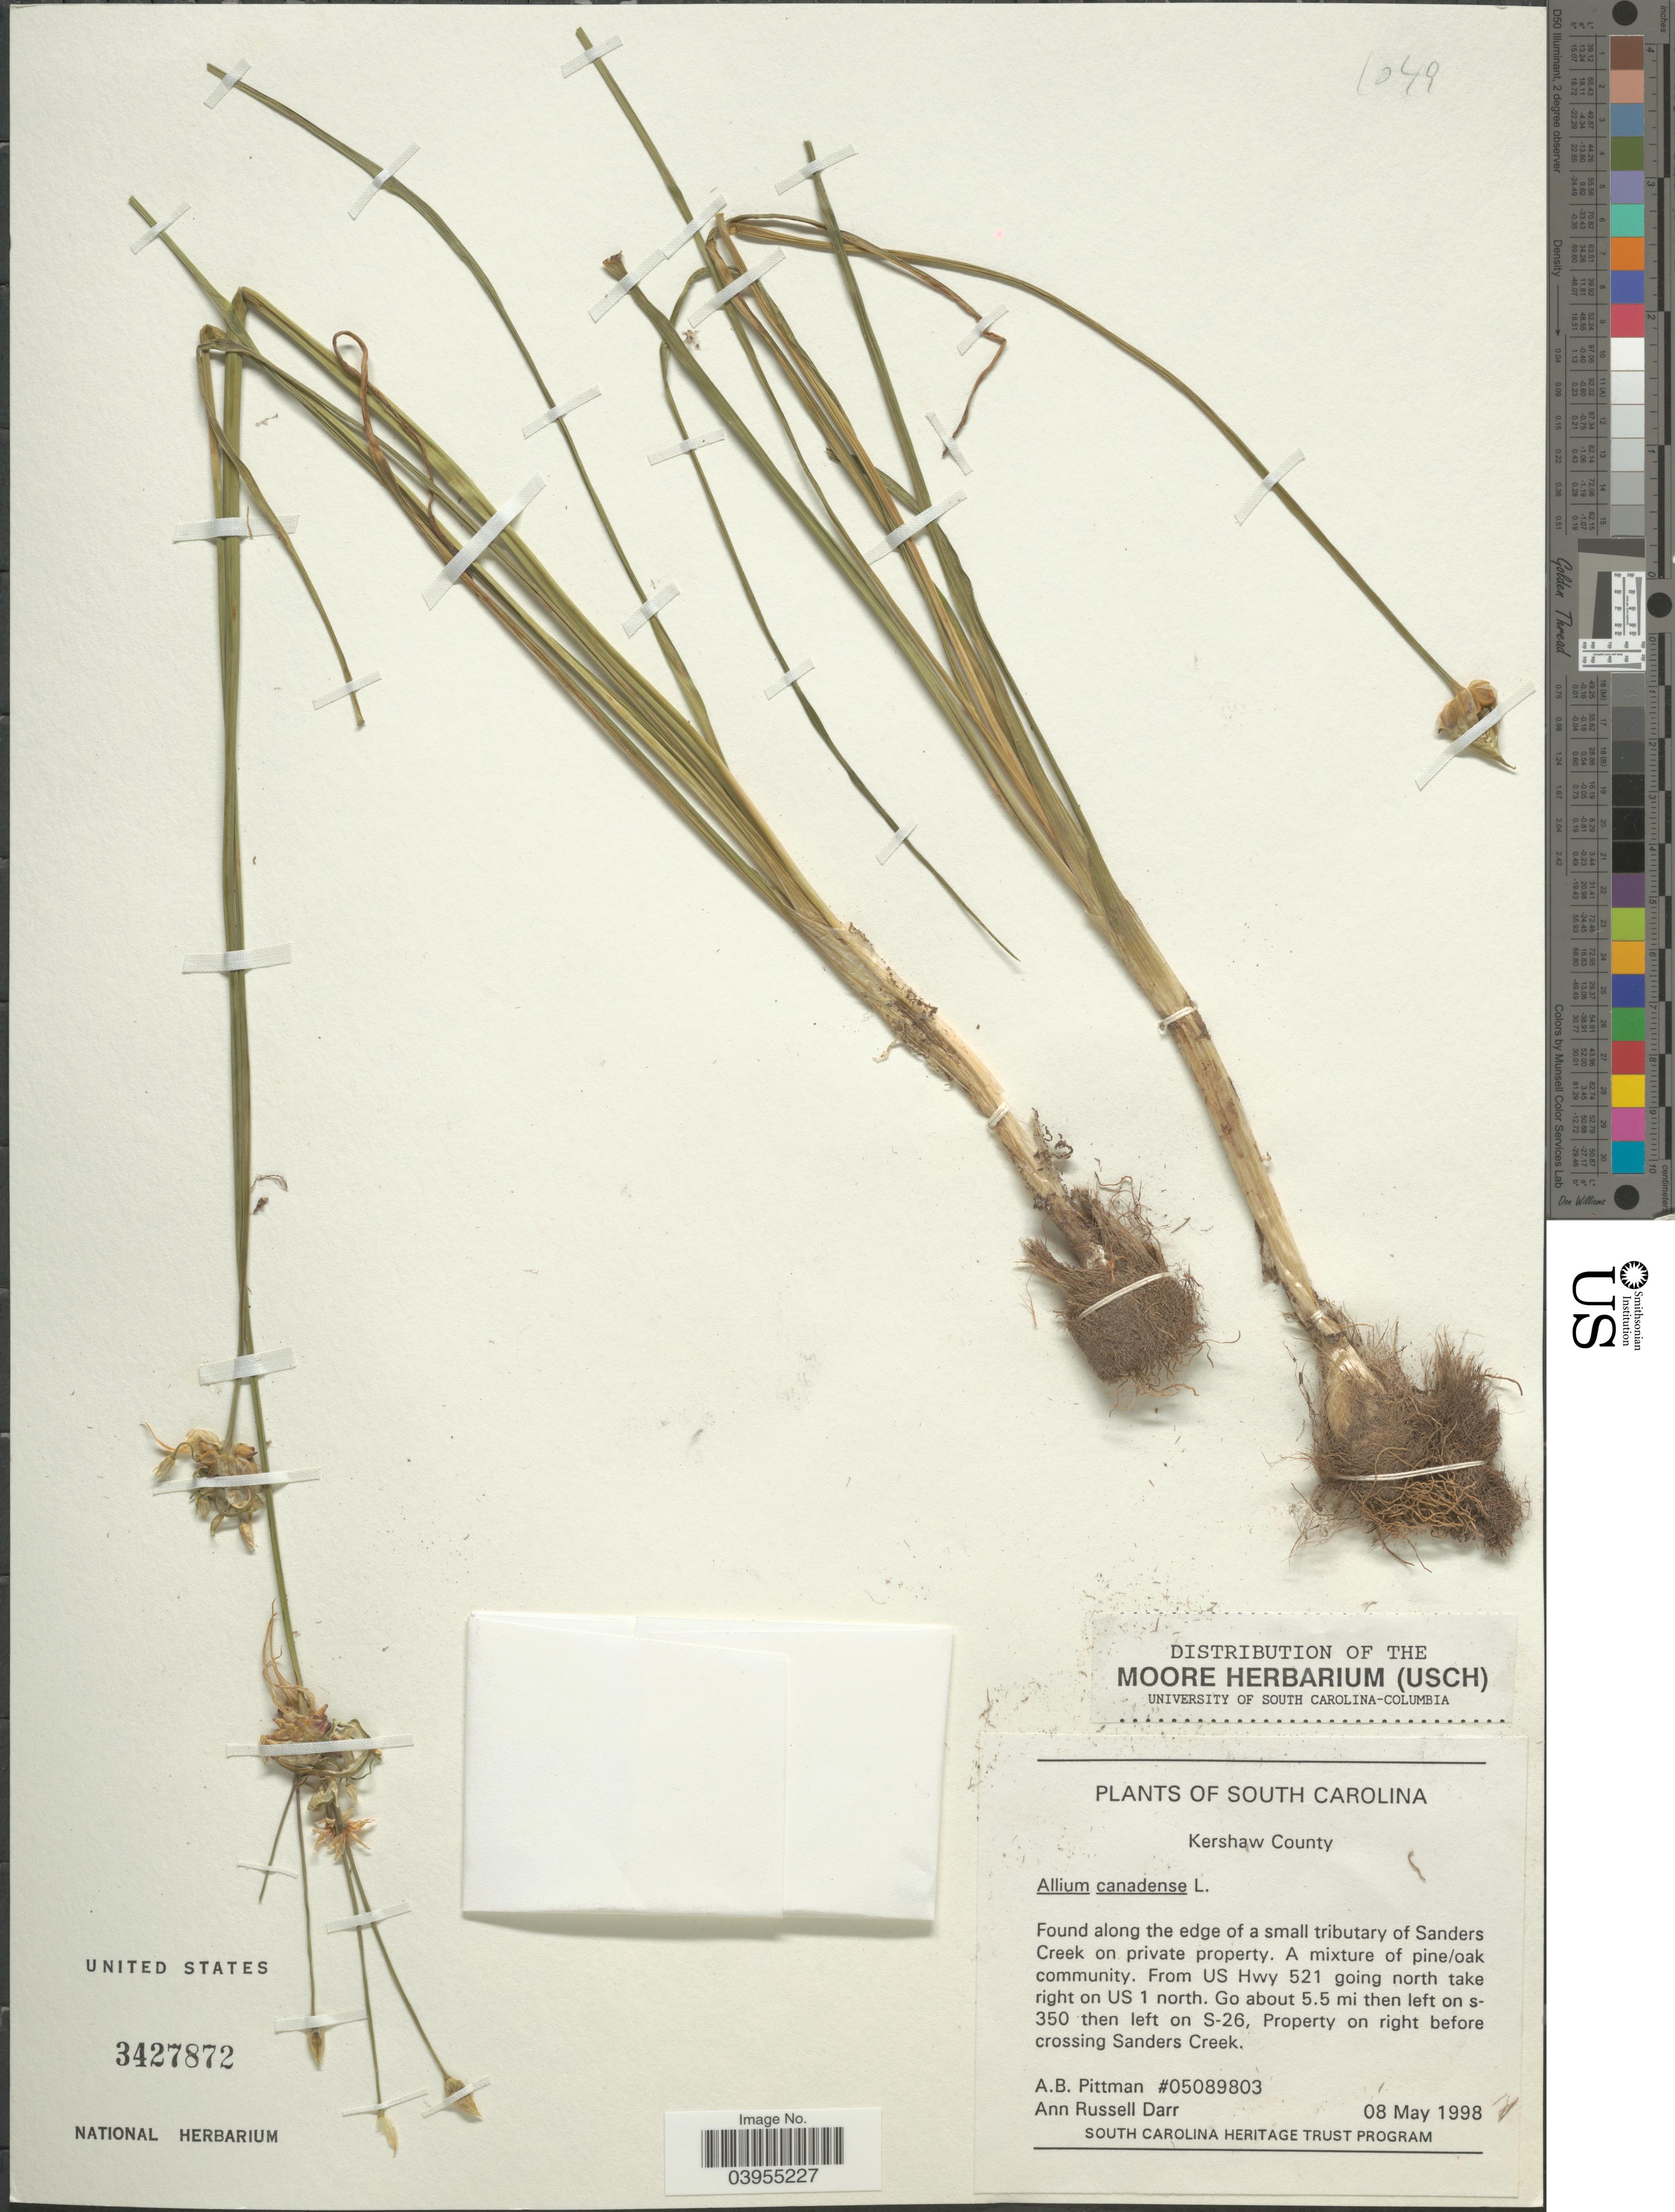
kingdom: Plantae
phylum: Tracheophyta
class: Liliopsida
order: Asparagales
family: Amaryllidaceae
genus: Allium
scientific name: Allium canadense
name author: L.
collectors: A. B. Pittman & A. Darr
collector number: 05089803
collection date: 1998-05-08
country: United States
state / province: South Carolina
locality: Kershaw County. Along the edge of a small tributary of Sanders Creek on private property. From US Hwy 521 going north take right on US 1 north. Go about 5.5 mi then left on s-350 then left on S-26, Property on right before crossing Sanders Creek.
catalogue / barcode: US 3427872